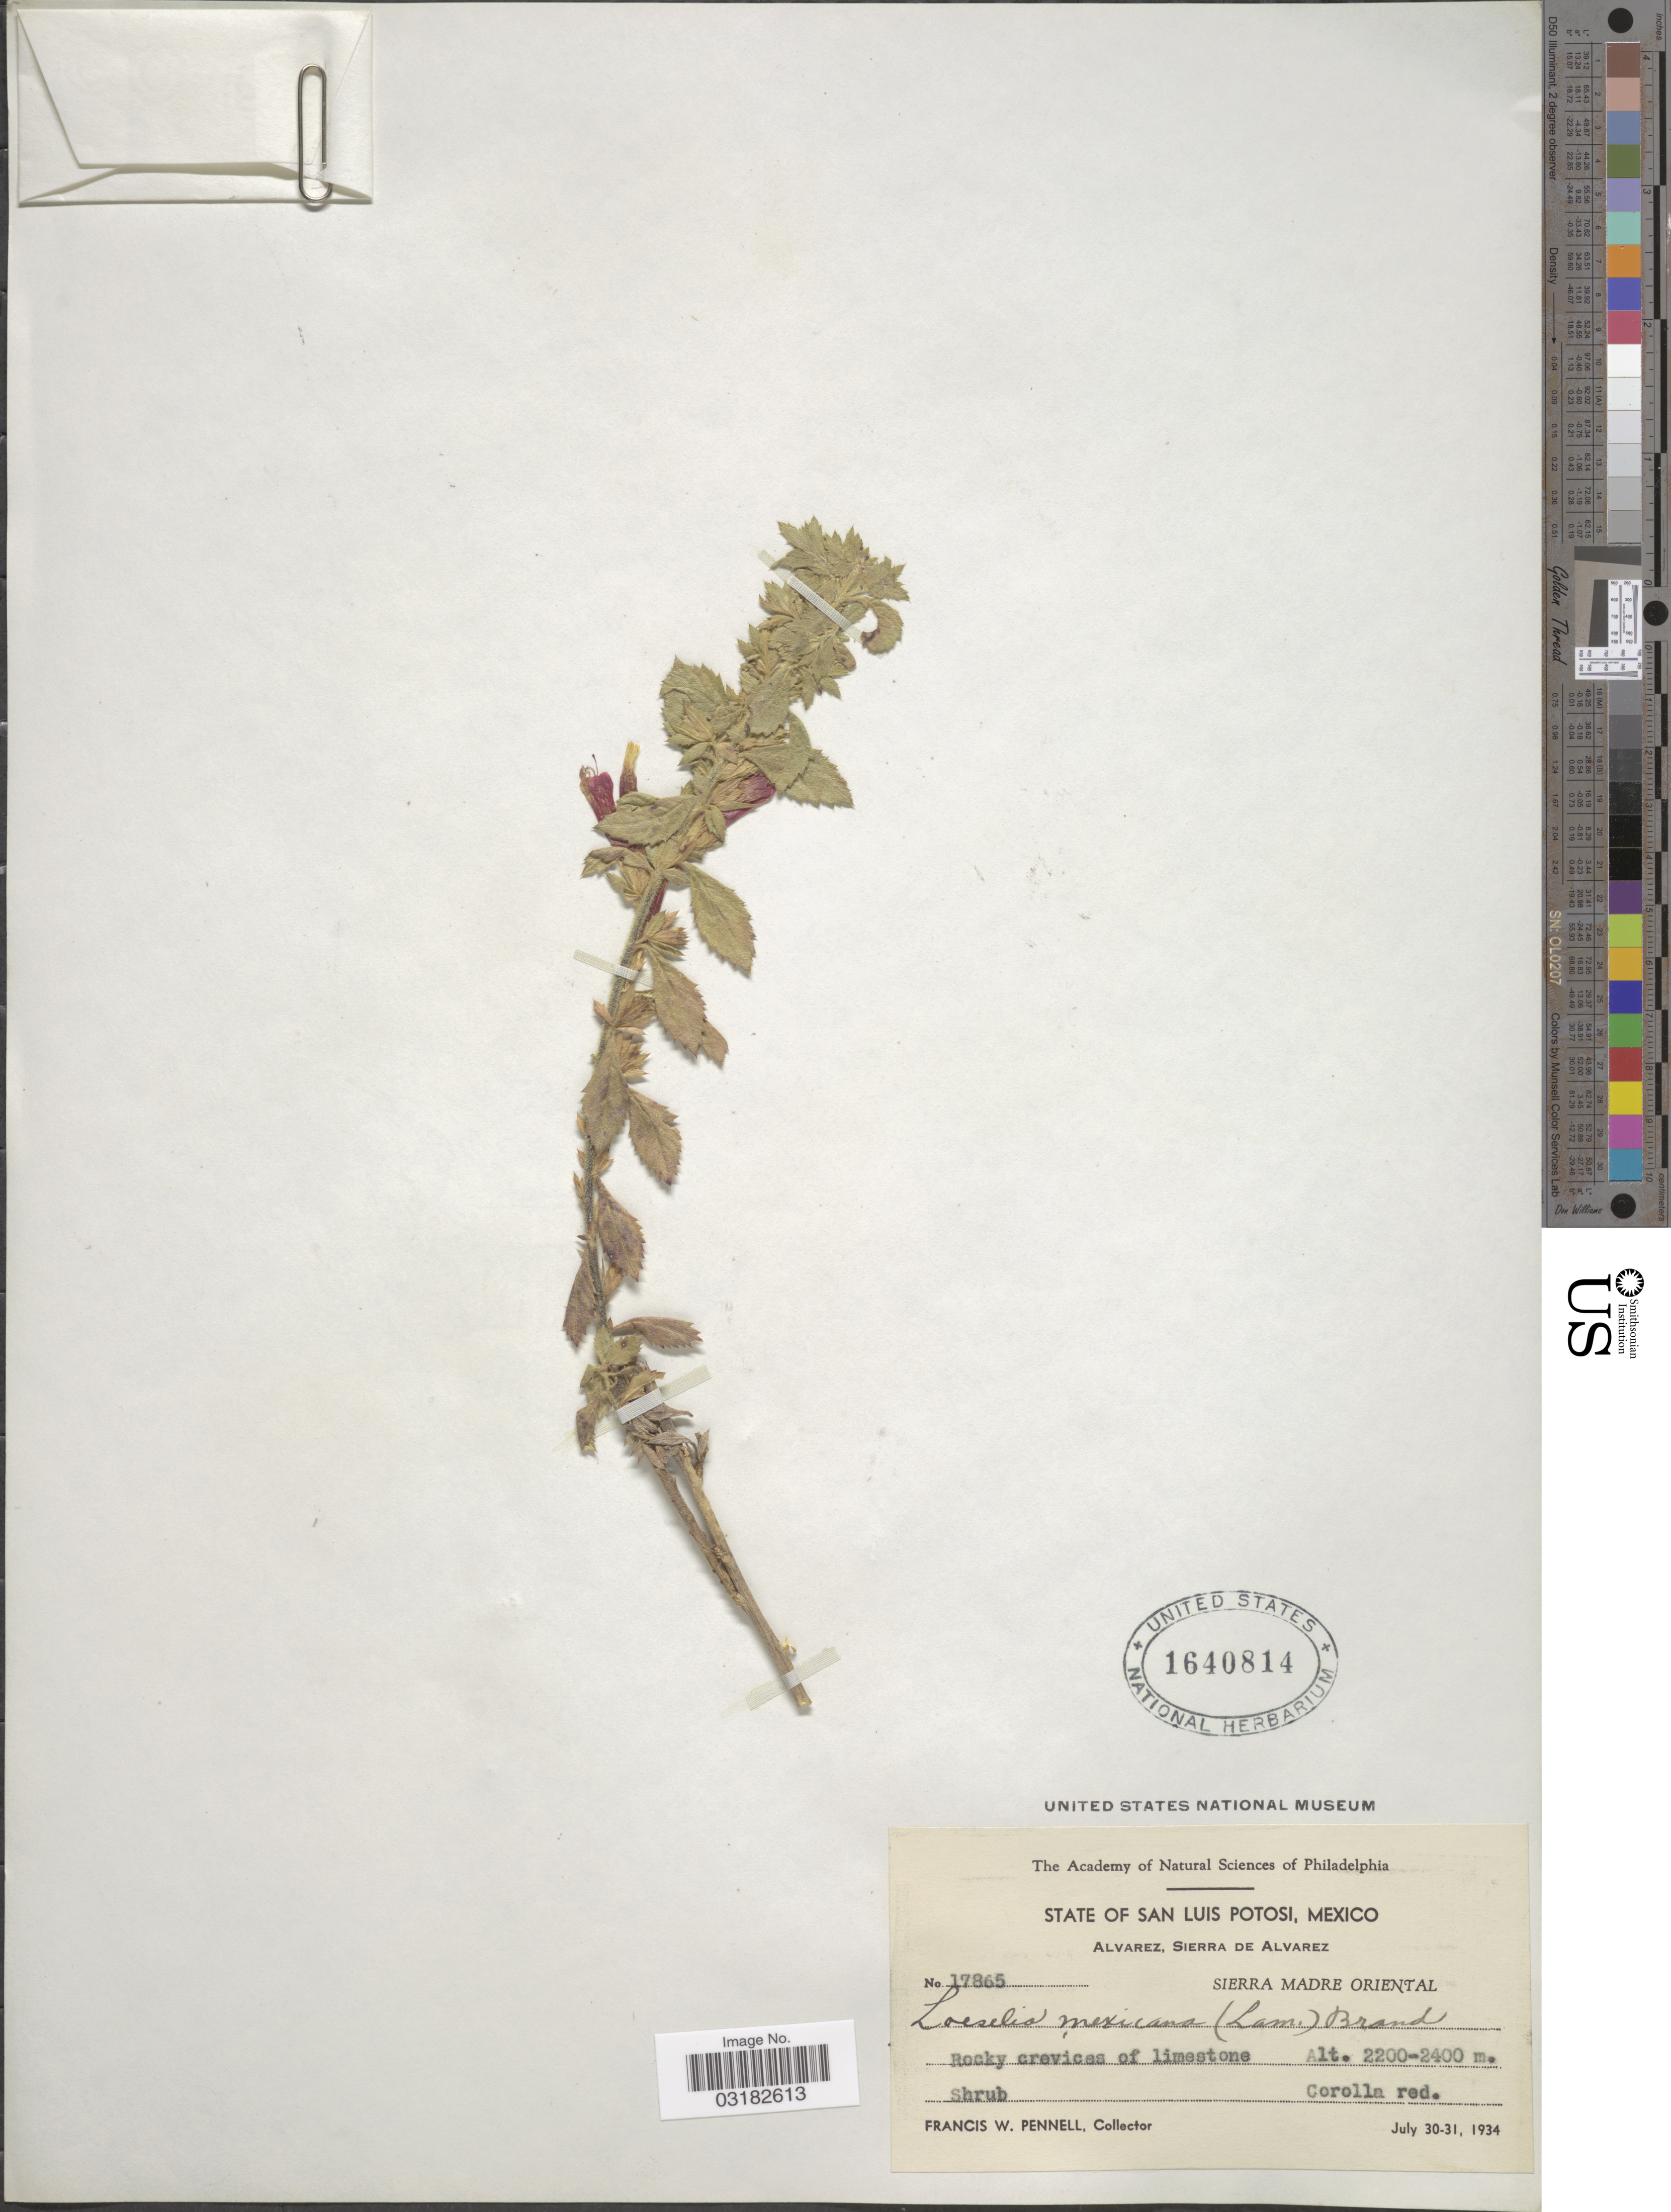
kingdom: Plantae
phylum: Tracheophyta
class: Magnoliopsida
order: Ericales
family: Polemoniaceae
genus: Loeselia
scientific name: Loeselia mexicana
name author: (Lam.) Brand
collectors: F. W. Pennell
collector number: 17865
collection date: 1934-07-30/1934-07-31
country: Mexico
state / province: San Luis Potosí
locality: Alvarez, Sierra Madre Oriental. Sierra de Alvarez.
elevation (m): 2200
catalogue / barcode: US 1640814